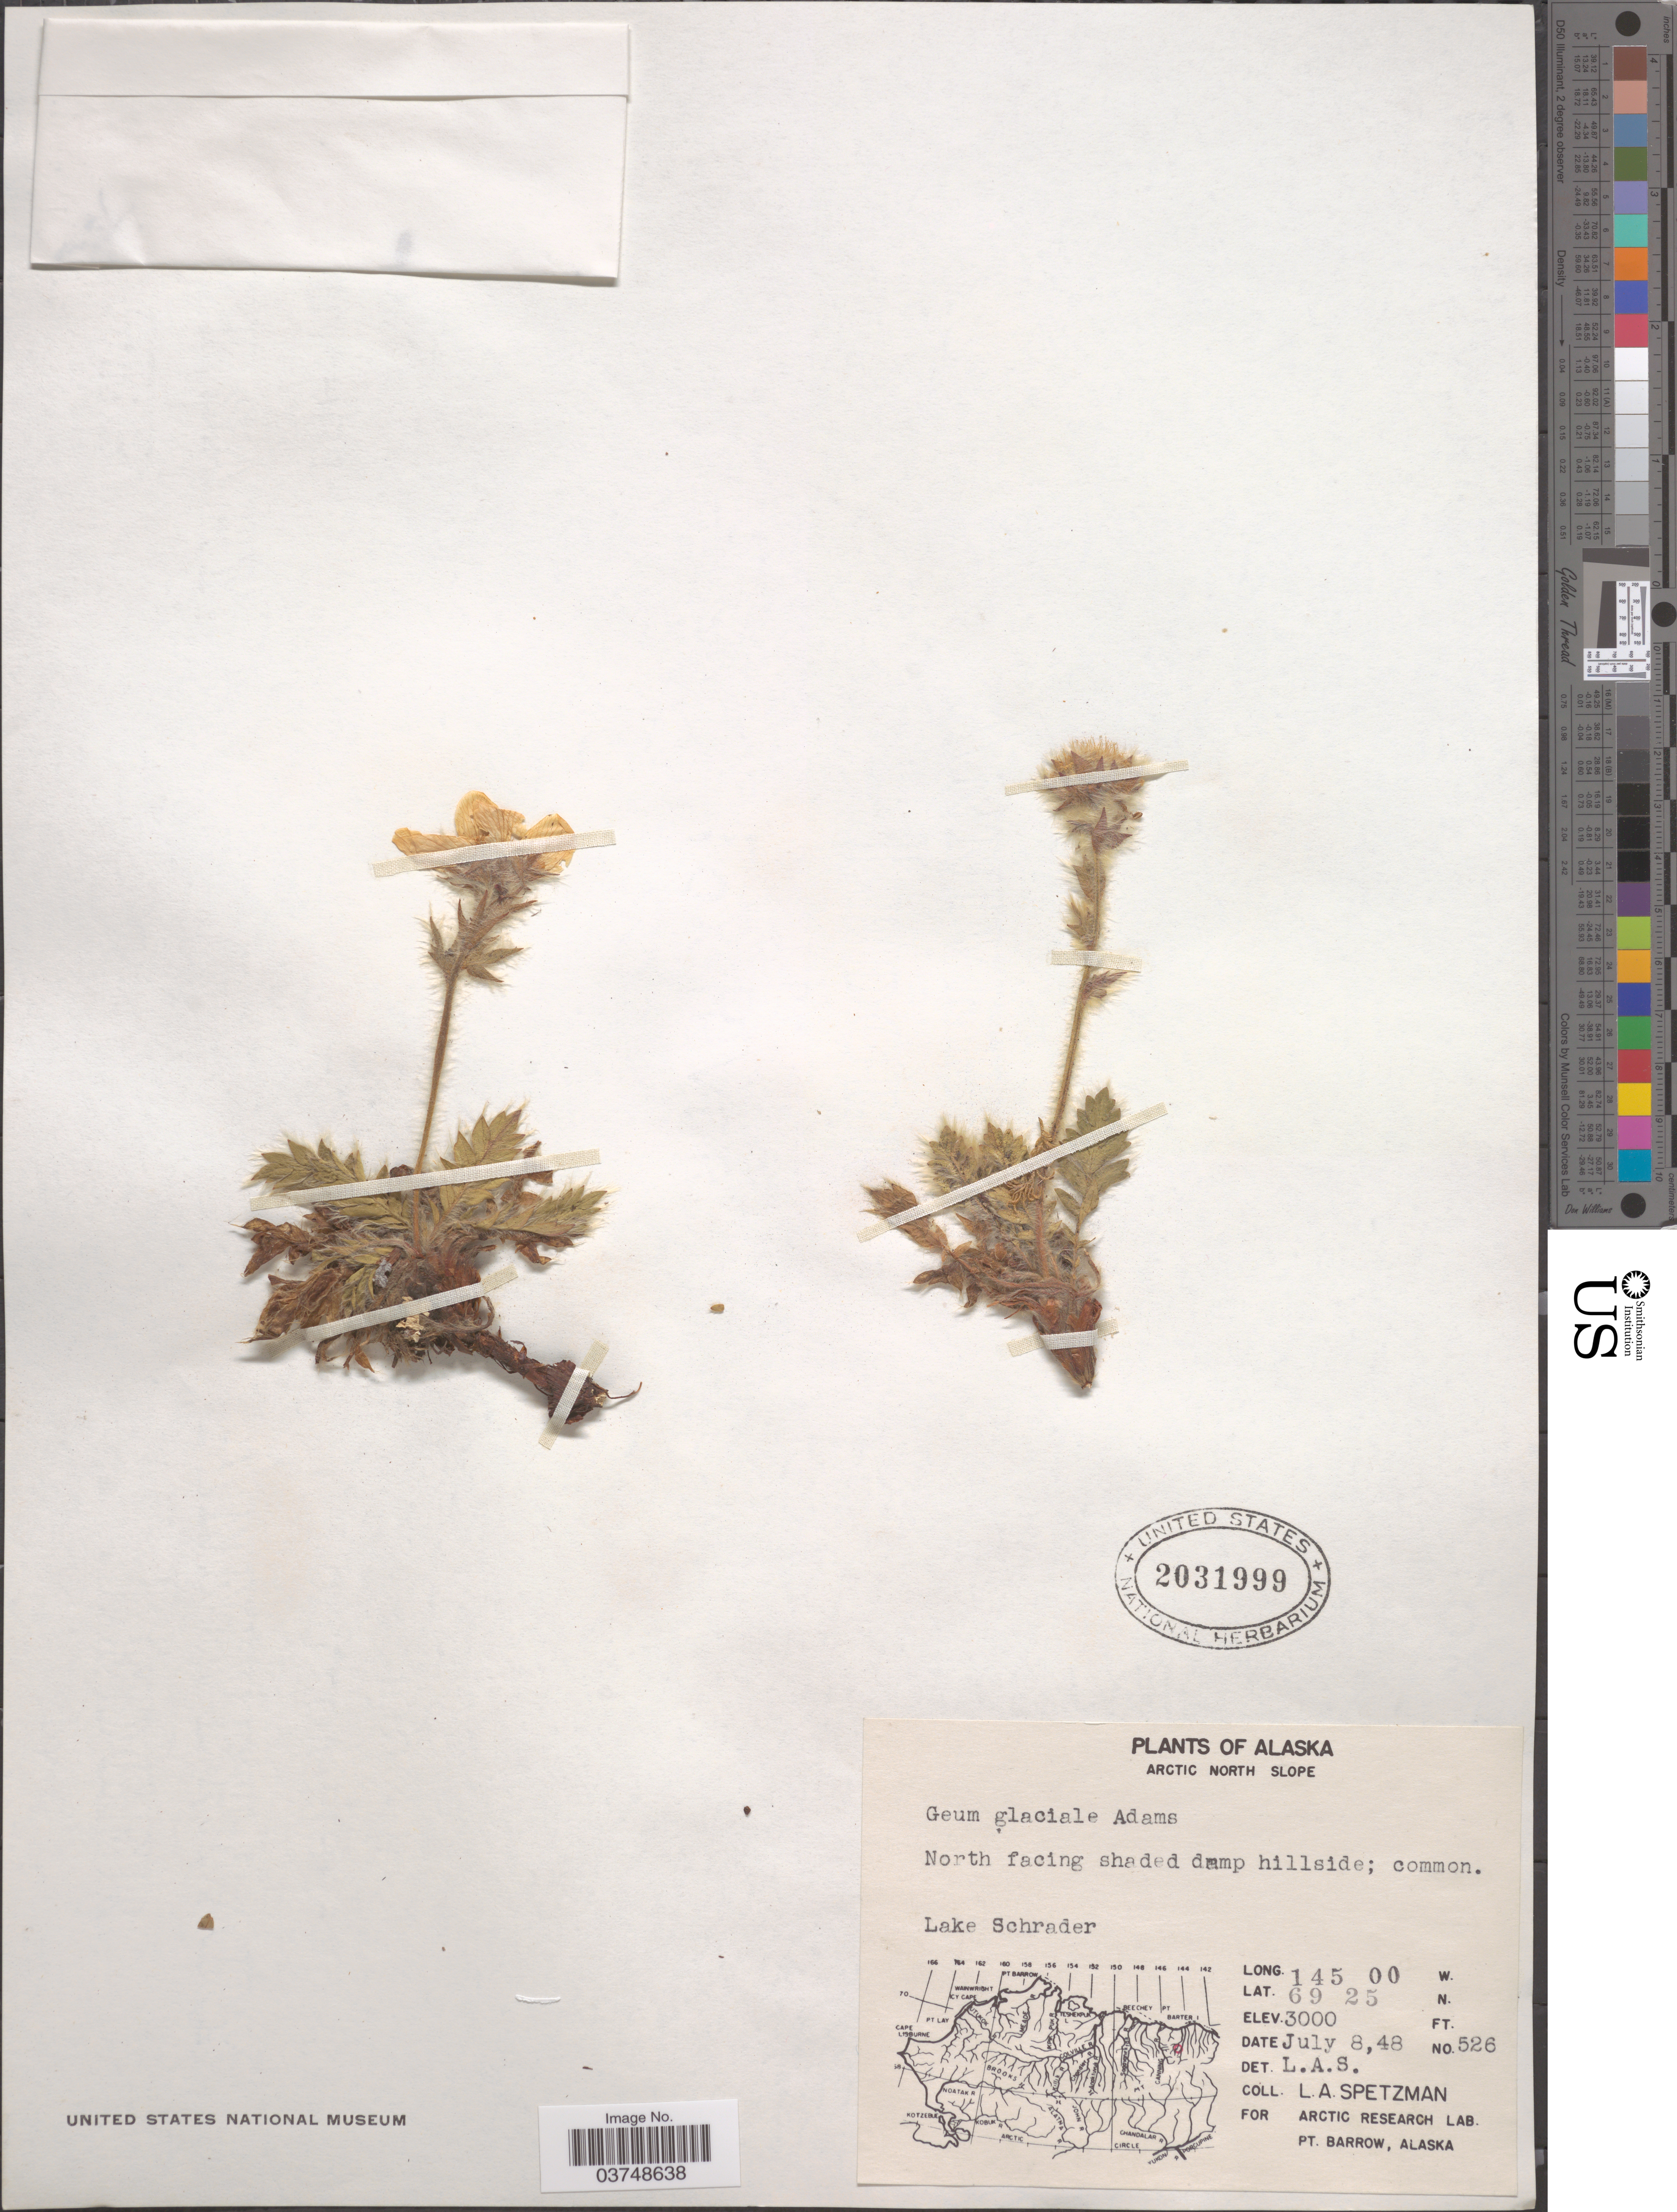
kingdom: Plantae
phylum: Tracheophyta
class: Magnoliopsida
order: Rosales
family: Rosaceae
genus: Geum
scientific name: Geum glaciale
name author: Adams ex Fisch.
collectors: L. Spetzman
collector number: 526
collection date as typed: Transcribed d/m/y: 8/7/48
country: United States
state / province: Alaska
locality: Arctic North Slope. Lake Schrader.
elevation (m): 914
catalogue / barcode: US 2031999